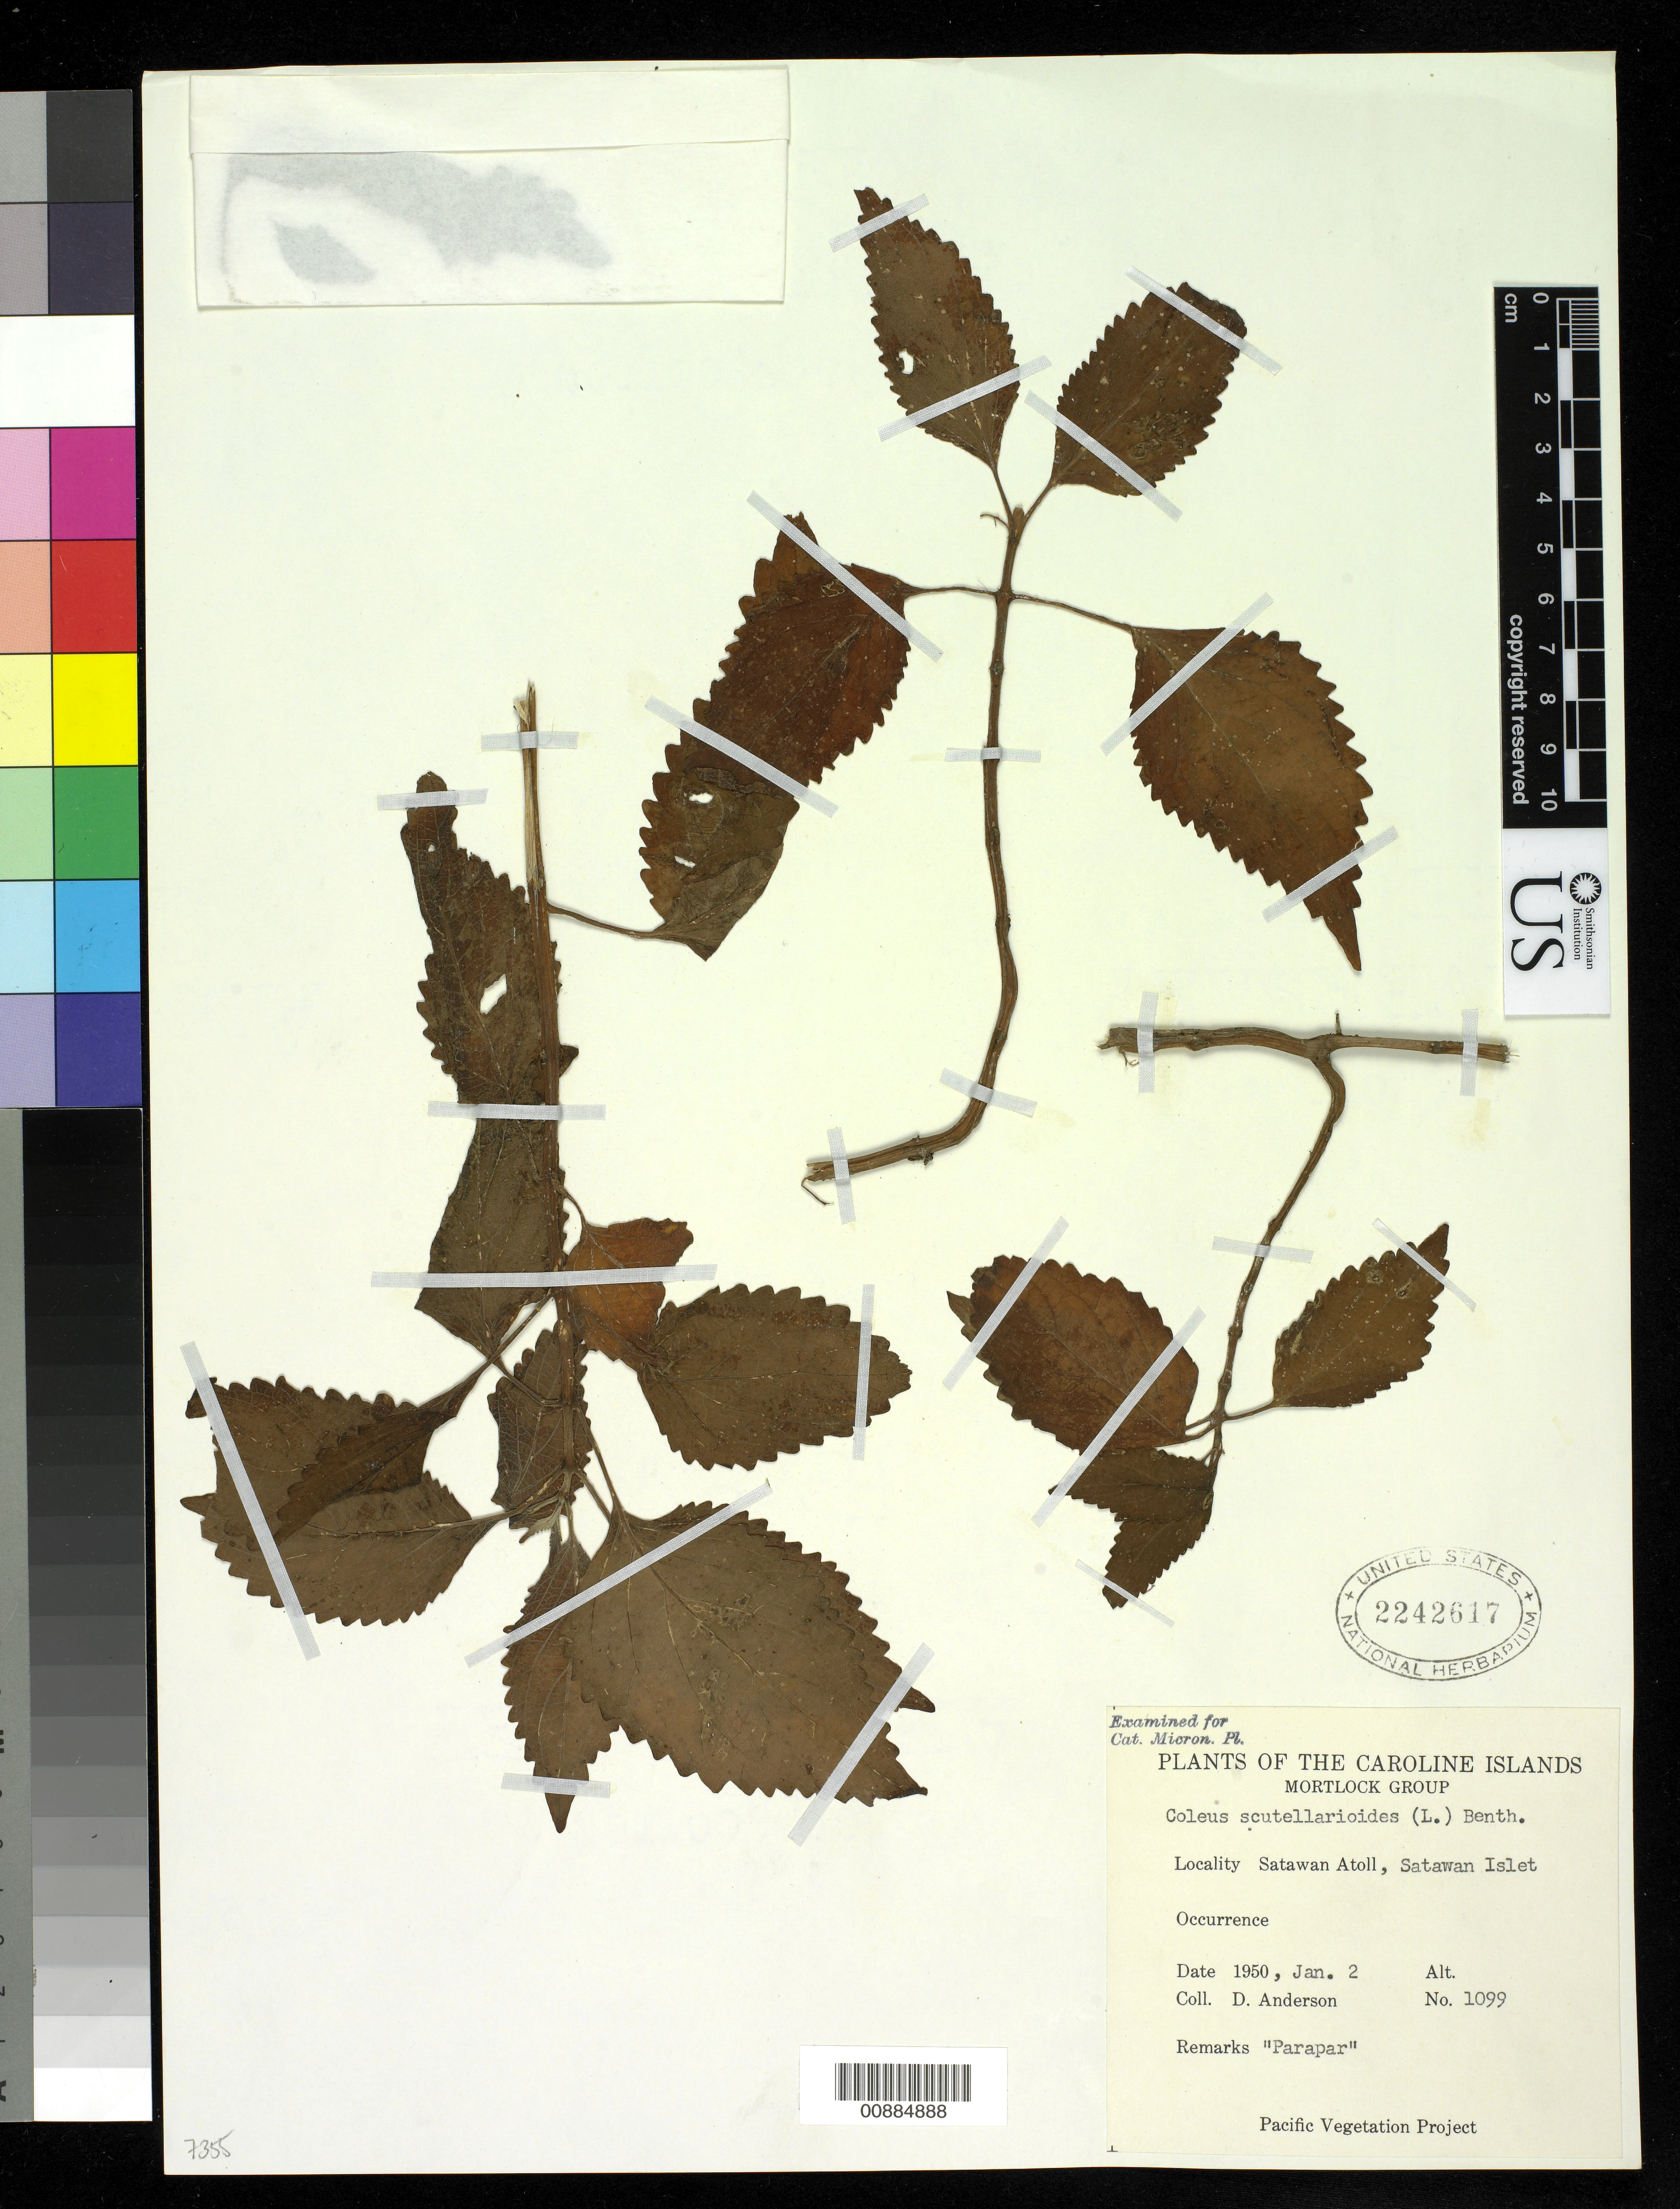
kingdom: Plantae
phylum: Tracheophyta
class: Magnoliopsida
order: Lamiales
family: Lamiaceae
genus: Coleus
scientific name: Coleus scutellarioides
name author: (L.) Benth.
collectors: D. Anderson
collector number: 1099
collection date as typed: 02 Jan 1950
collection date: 1950-01-02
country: Micronesia, Federated States of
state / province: Truk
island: Satawan Atoll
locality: Satawan Islet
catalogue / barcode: US 2242617